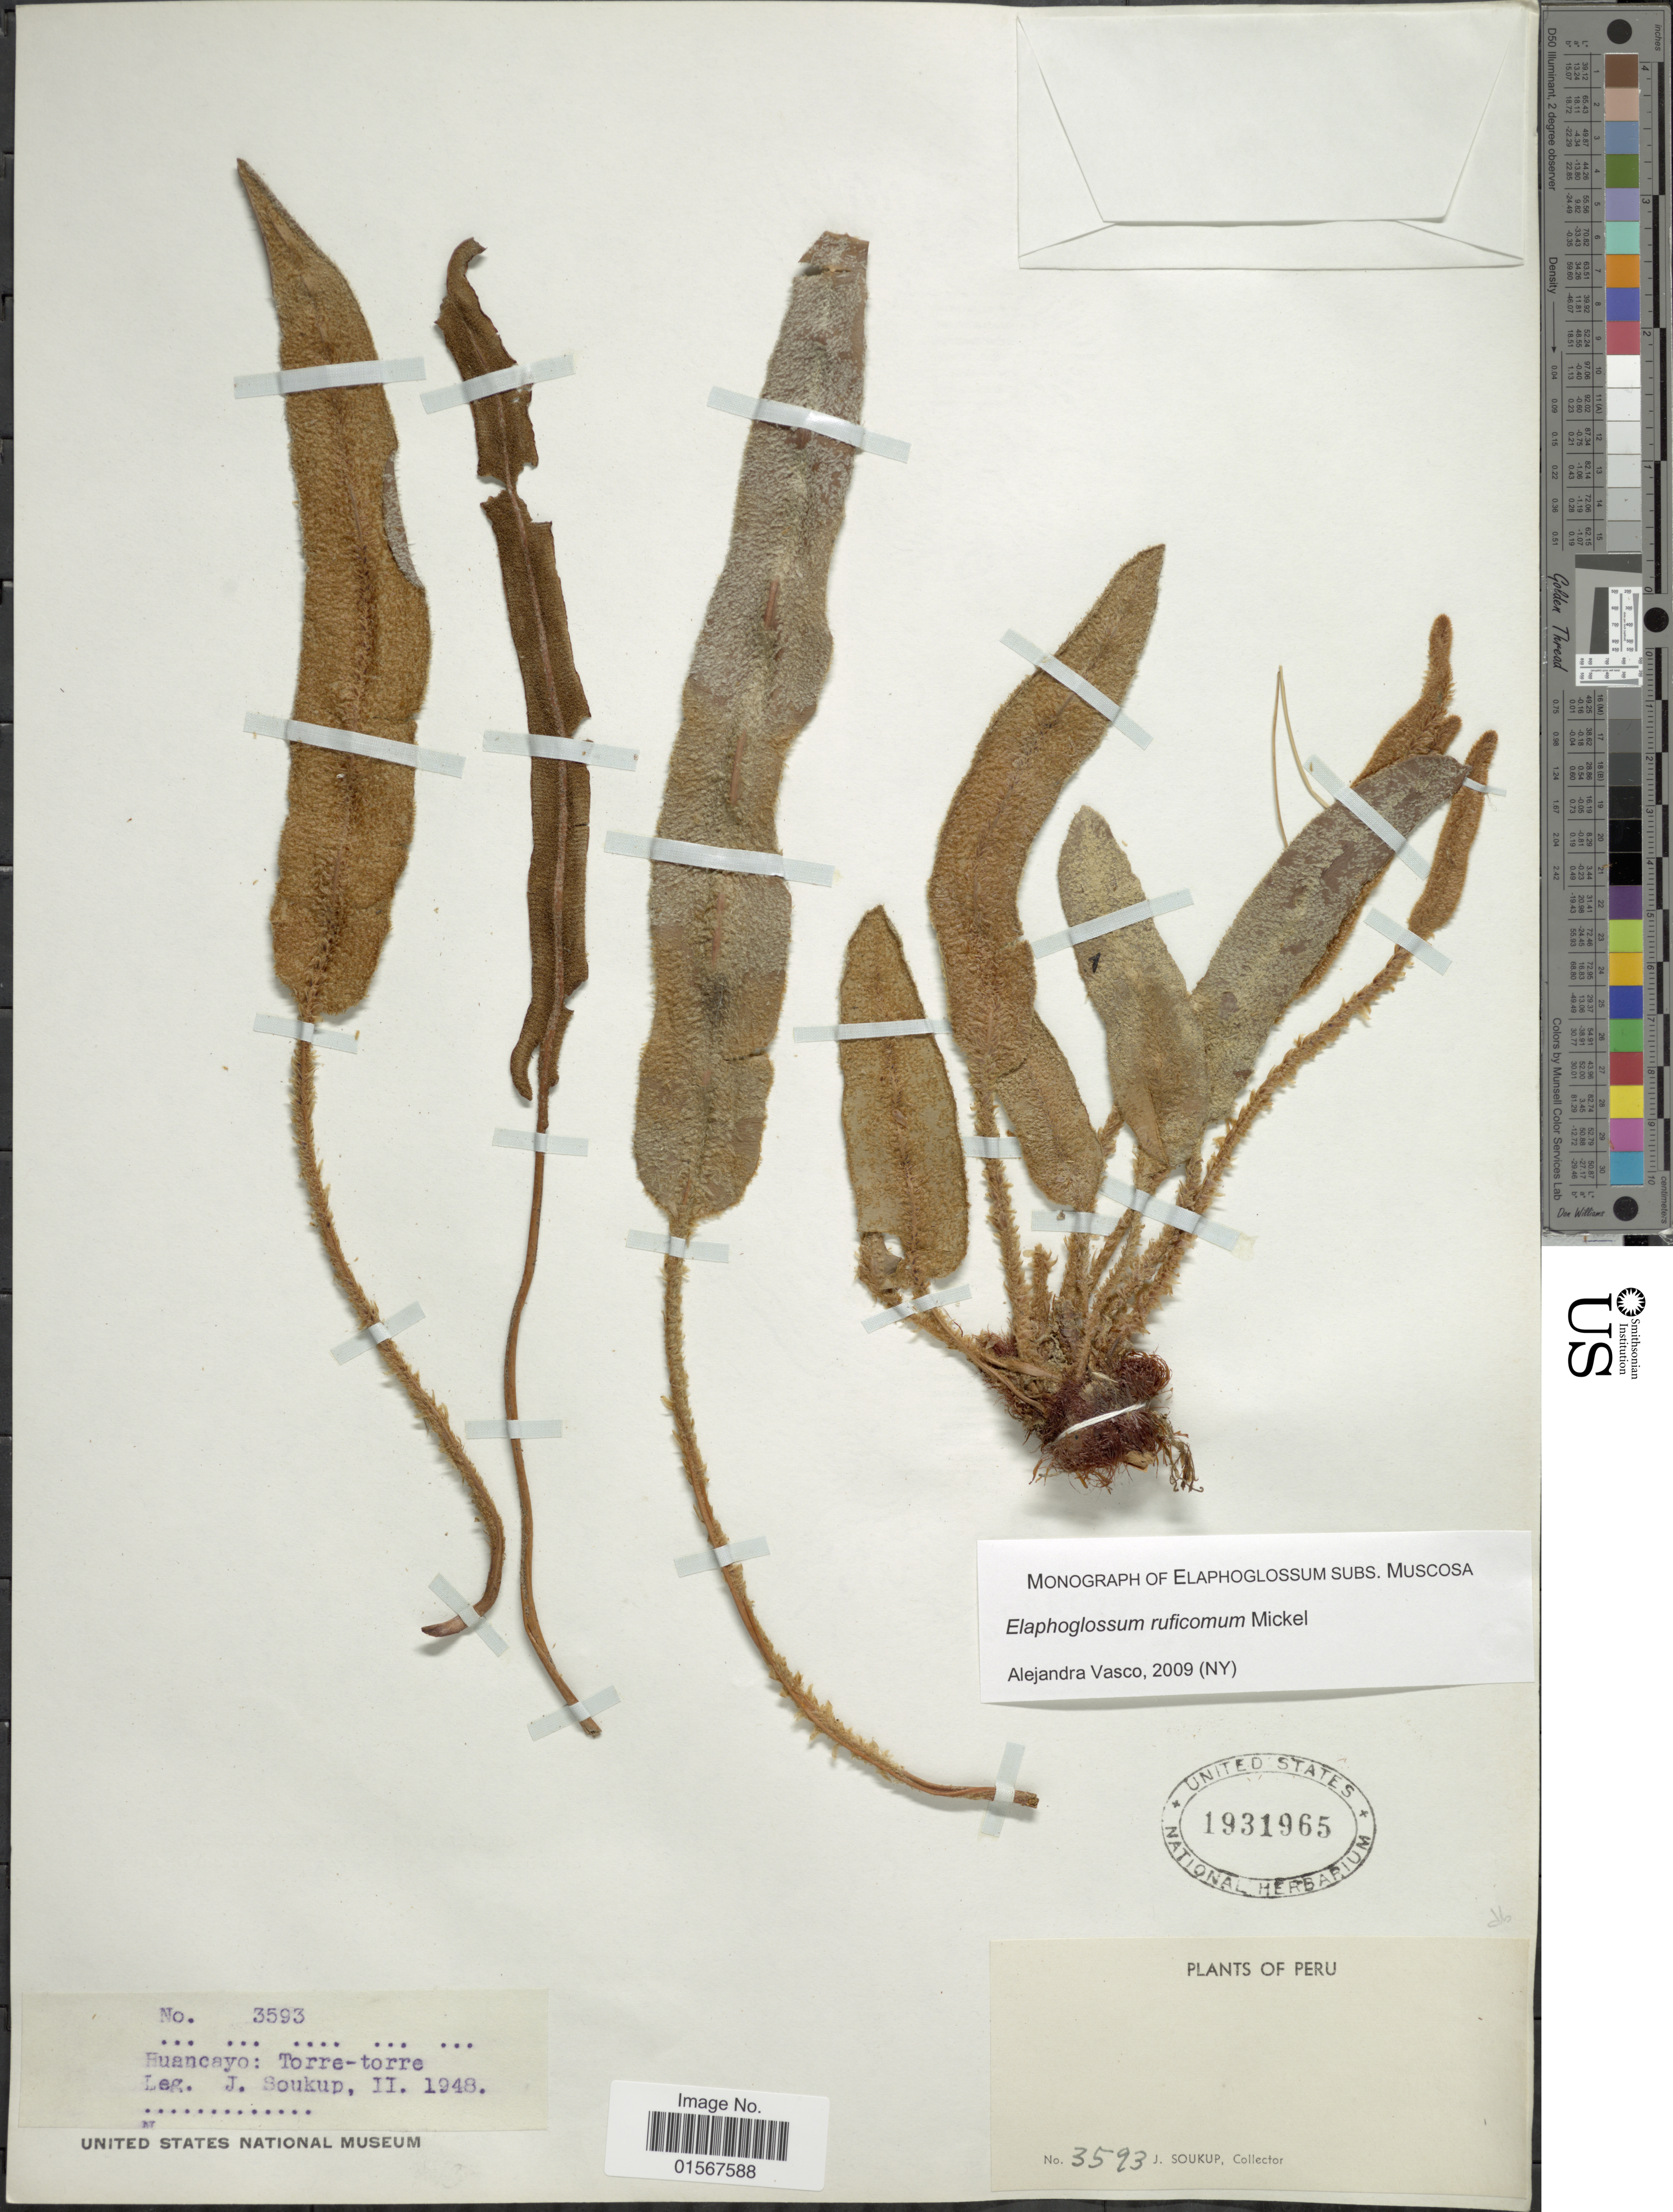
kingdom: Plantae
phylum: Tracheophyta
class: Polypodiopsida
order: Polypodiales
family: Dryopteridaceae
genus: Elaphoglossum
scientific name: Elaphoglossum ruficomum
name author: Mickel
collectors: J. Soukup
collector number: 3593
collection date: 1948-02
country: Peru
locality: Huancayo: Torre-torre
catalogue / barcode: US 1931965